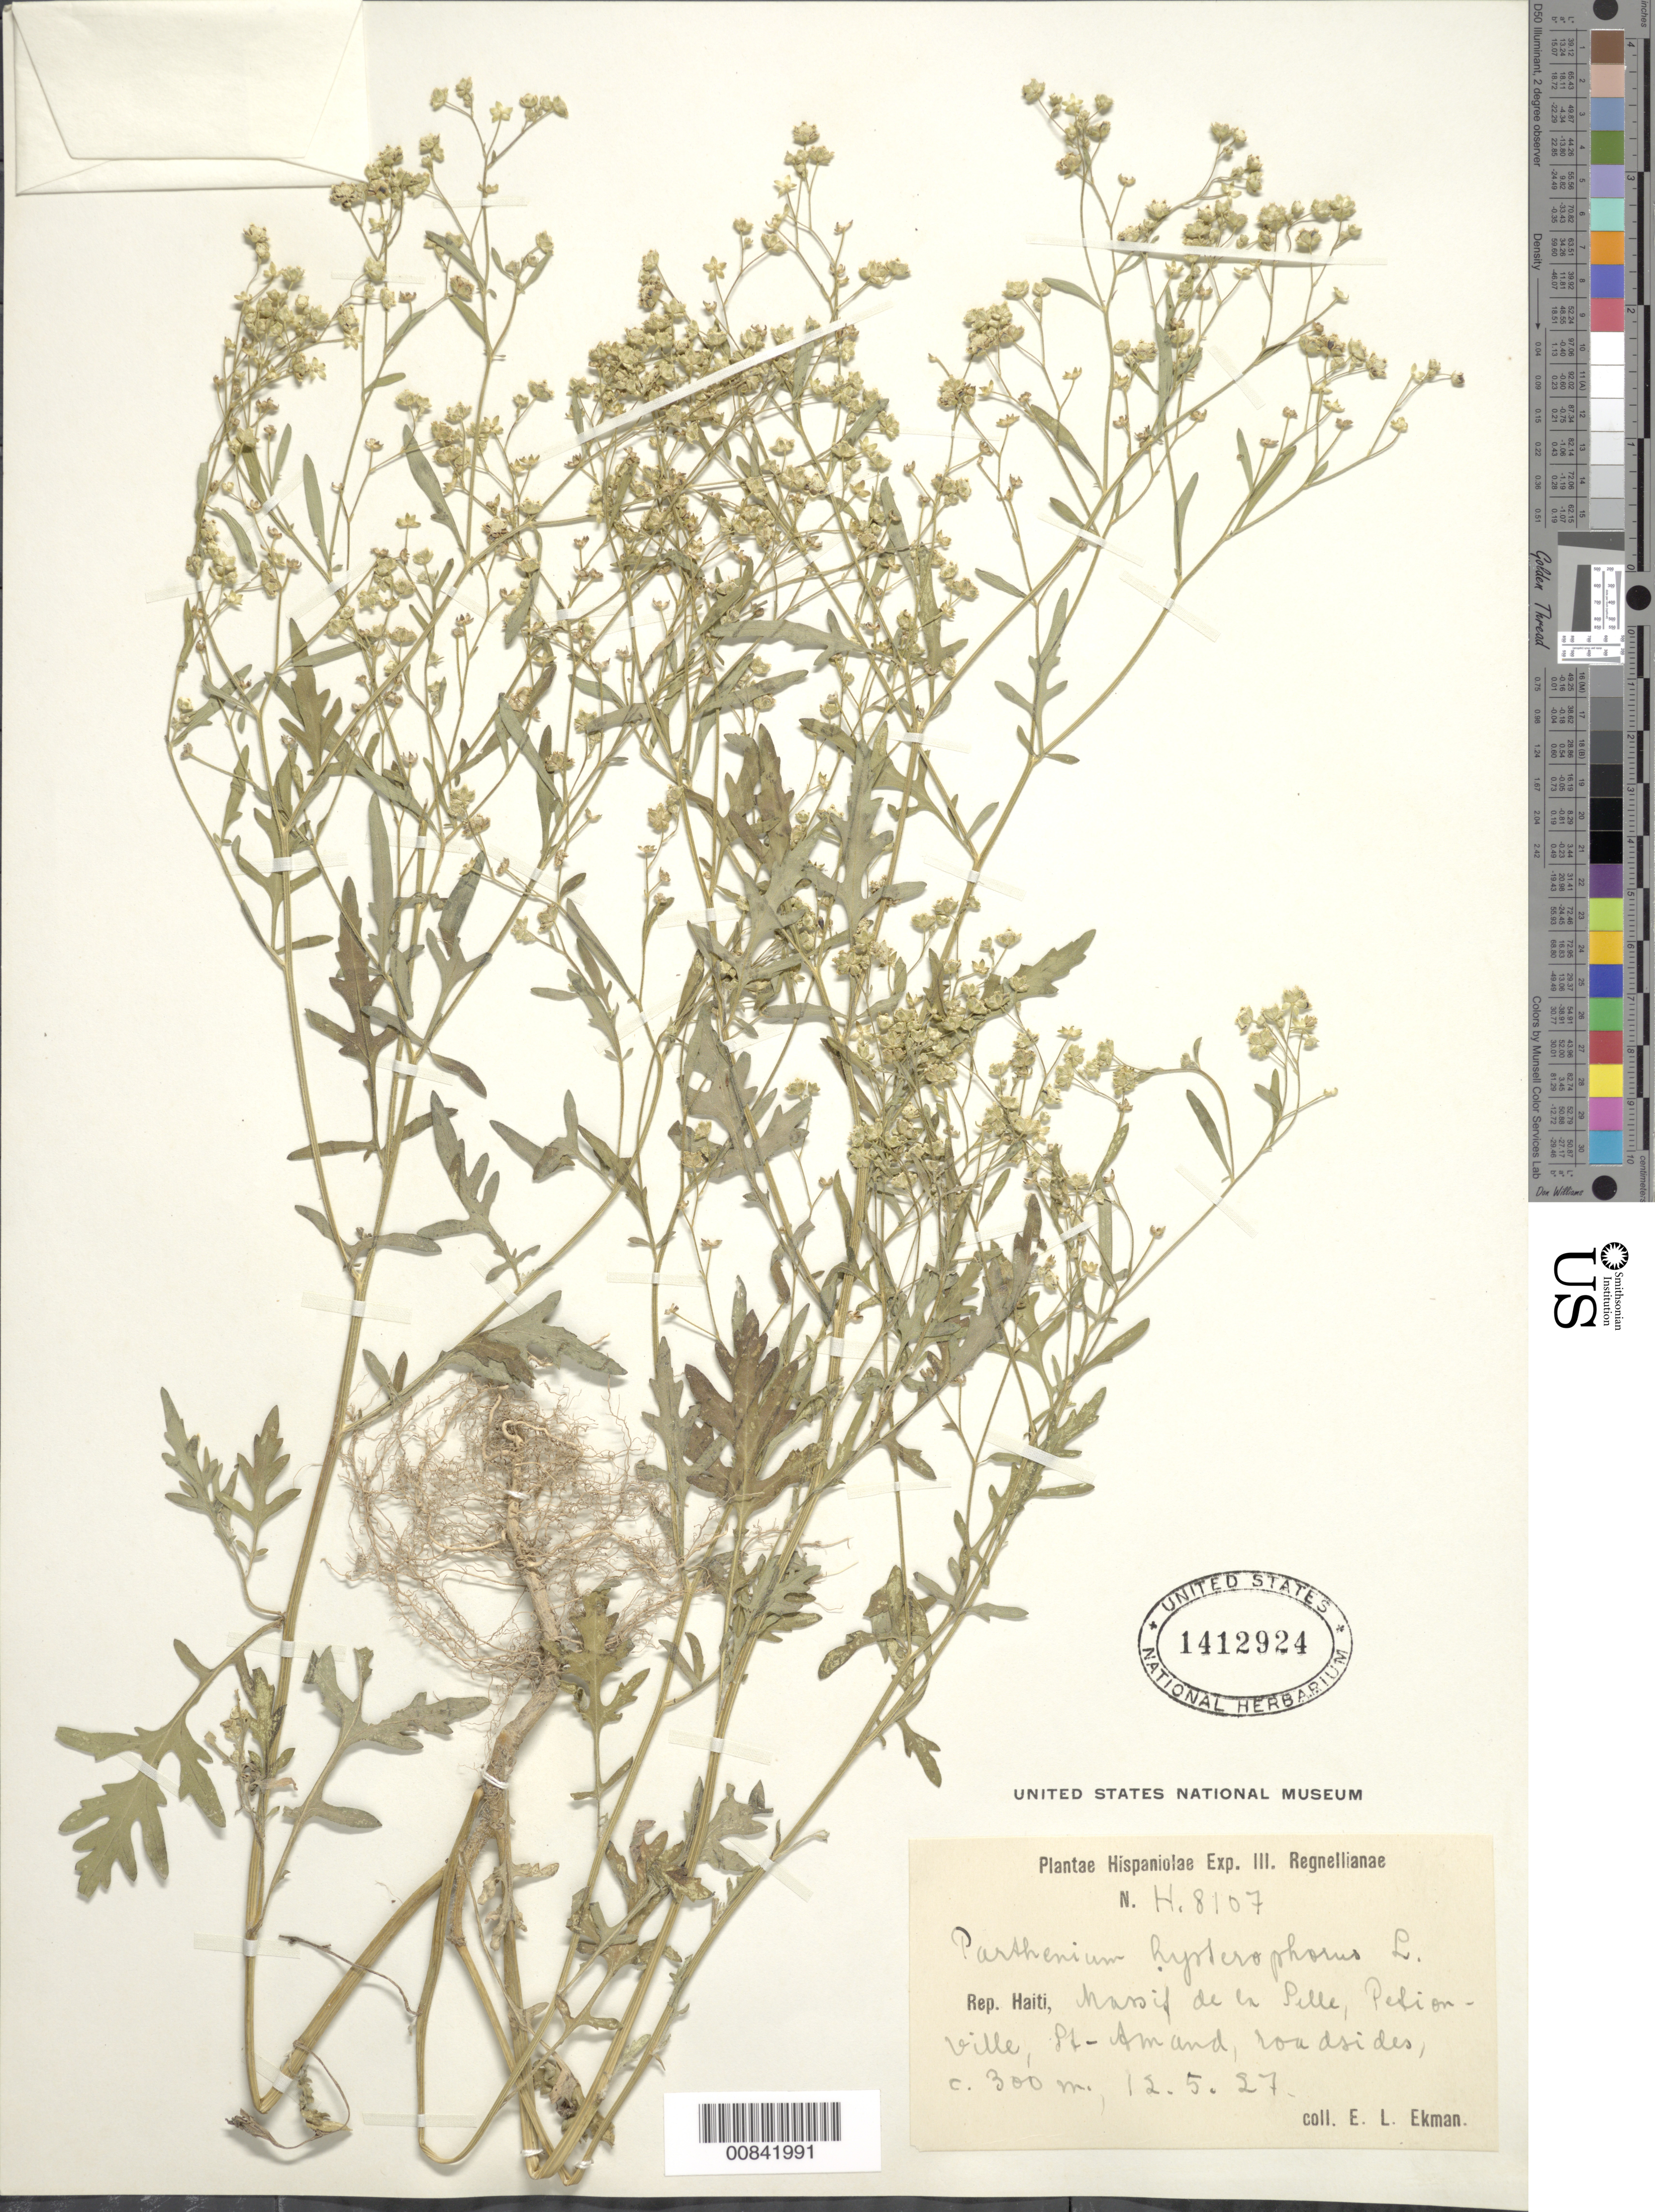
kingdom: Plantae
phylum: Tracheophyta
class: Magnoliopsida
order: Asterales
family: Asteraceae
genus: Parthenium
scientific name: Parthenium hysterophorus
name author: L.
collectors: E. L. Ekman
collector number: H 8107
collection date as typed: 12 May 1927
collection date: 1927-05-12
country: Haiti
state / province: Ouest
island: Hispaniola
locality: Massif de la Selle, Pétionville, St. Amand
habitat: Roadsides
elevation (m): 300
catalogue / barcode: US 1412924